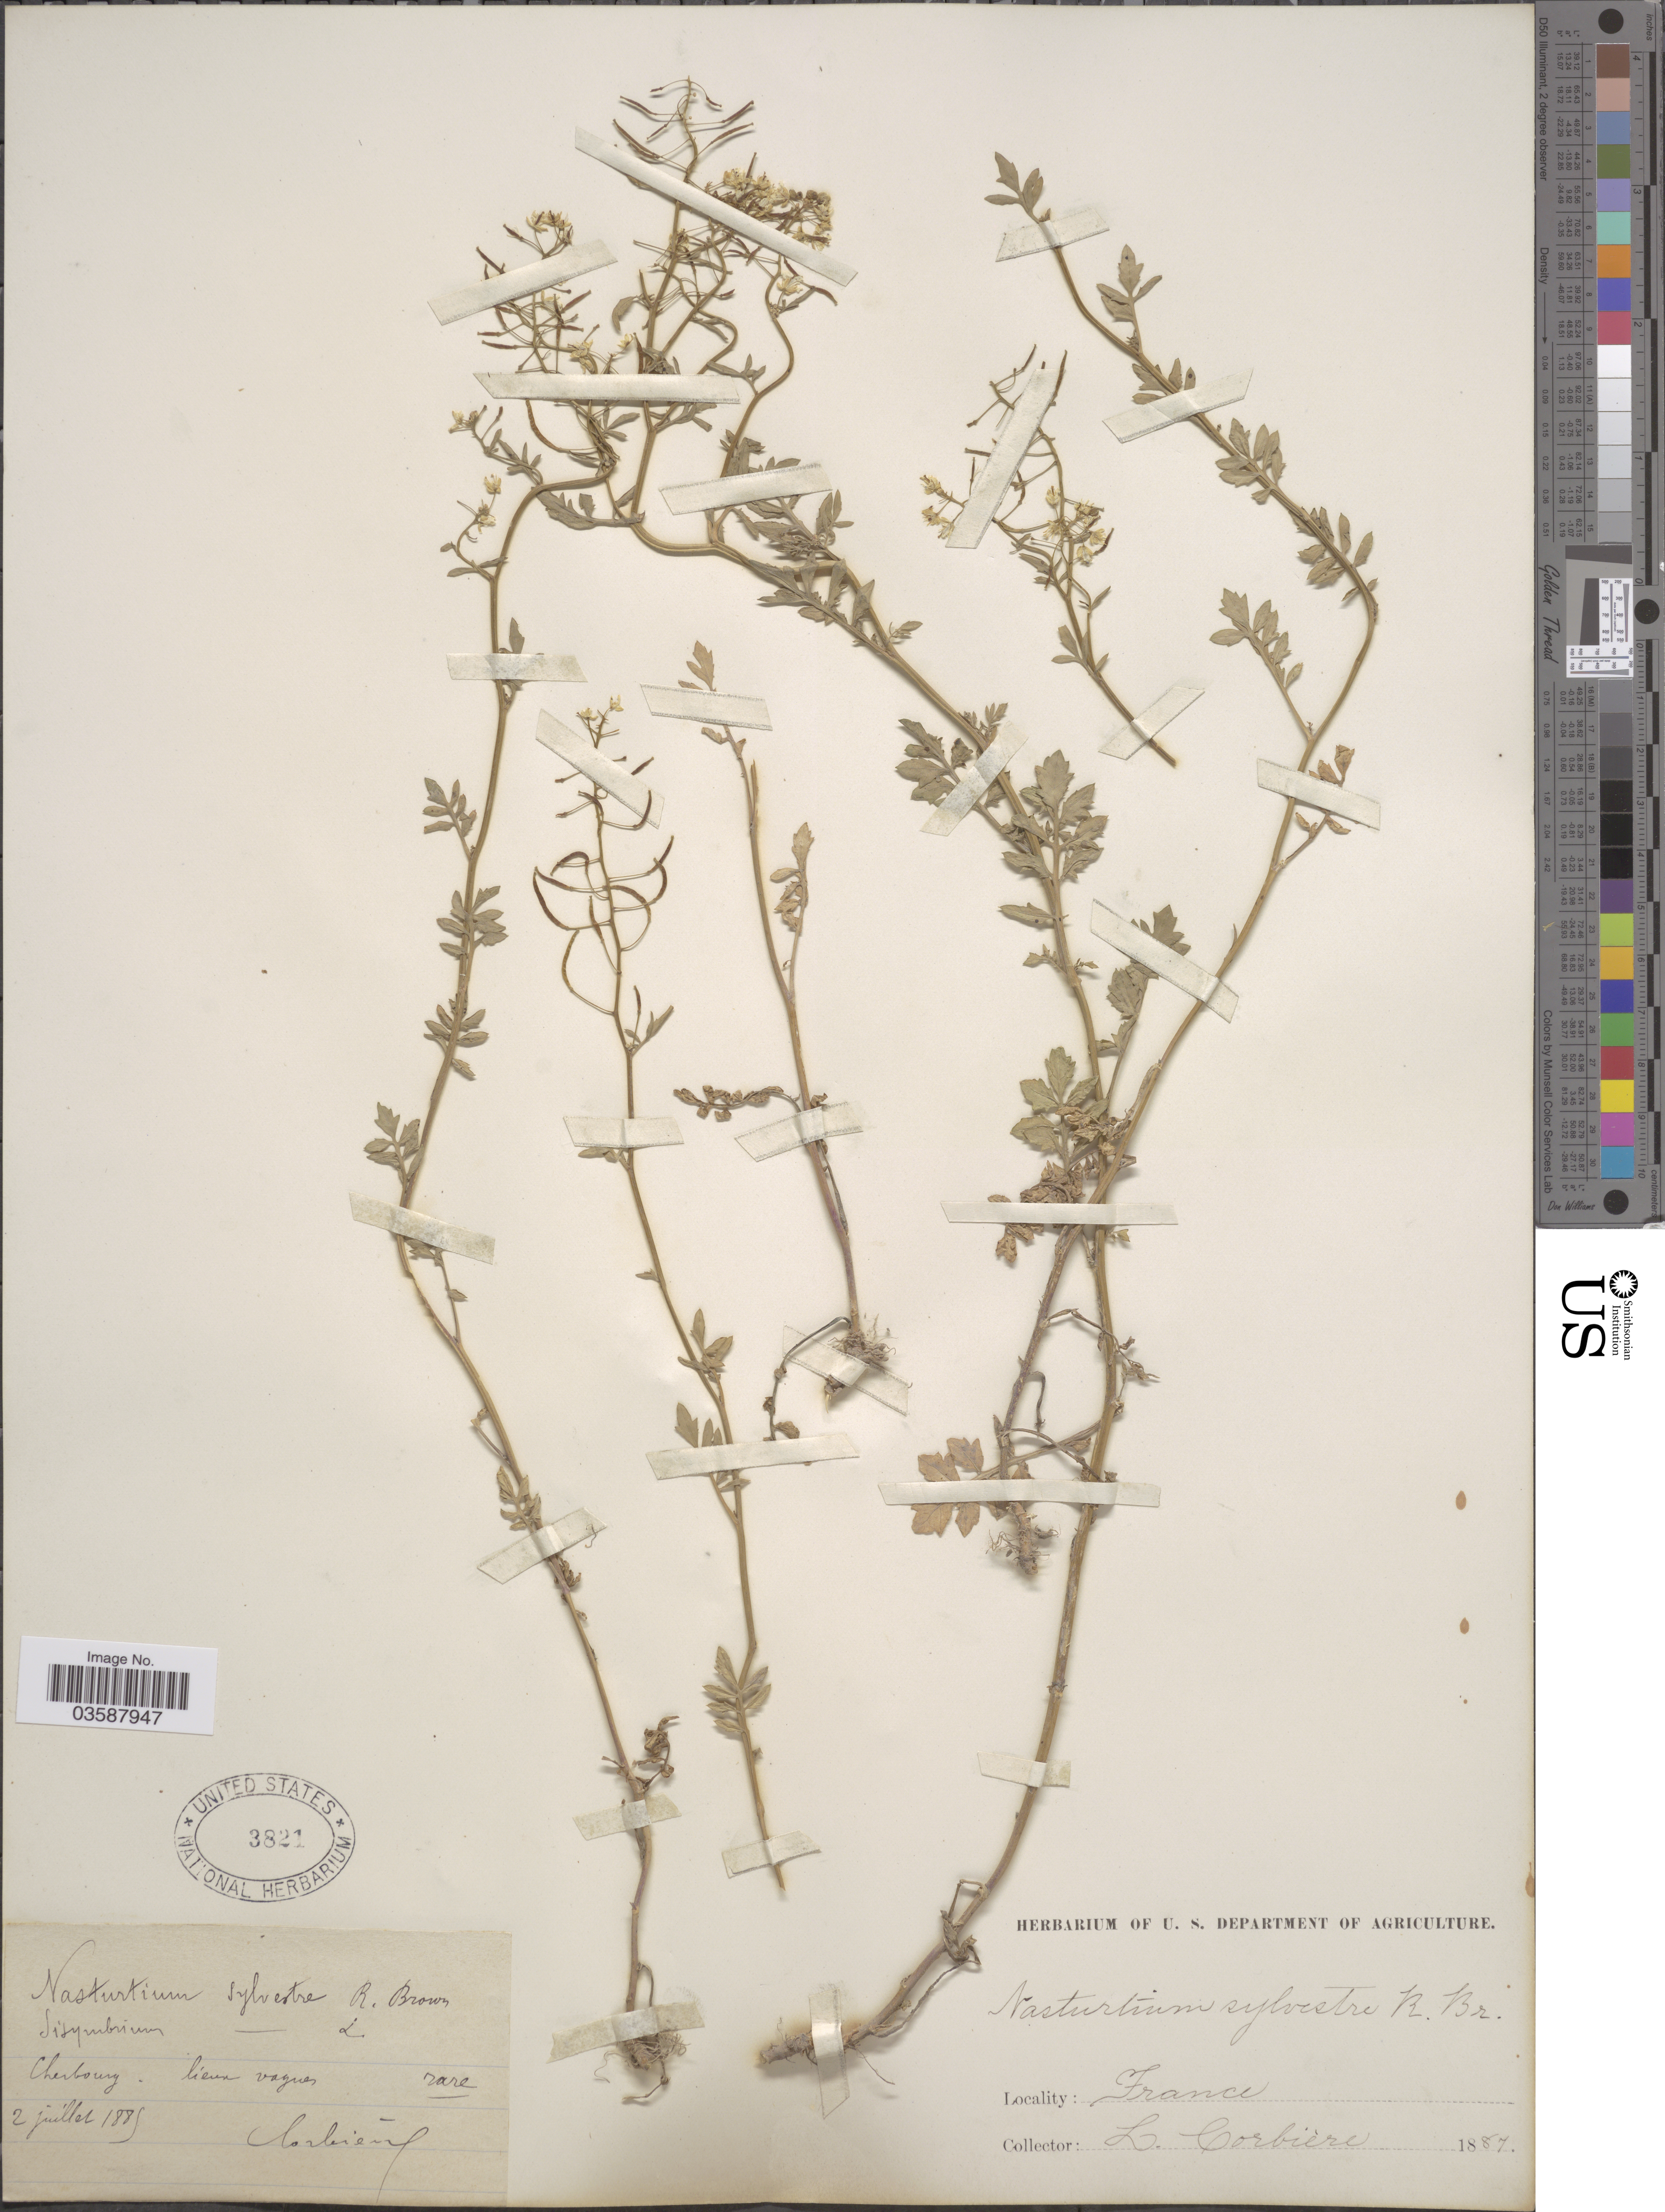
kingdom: Plantae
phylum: Tracheophyta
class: Magnoliopsida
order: Brassicales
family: Brassicaceae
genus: Rorippa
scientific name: Rorippa sylvestris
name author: (L.) Besser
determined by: Strong, M. T., (US), Smithsonian Institution - National Museum of Natural History (UNITED STATES)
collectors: L. Corbière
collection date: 1887-07-02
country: France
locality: Cherboury.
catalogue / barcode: US 3821